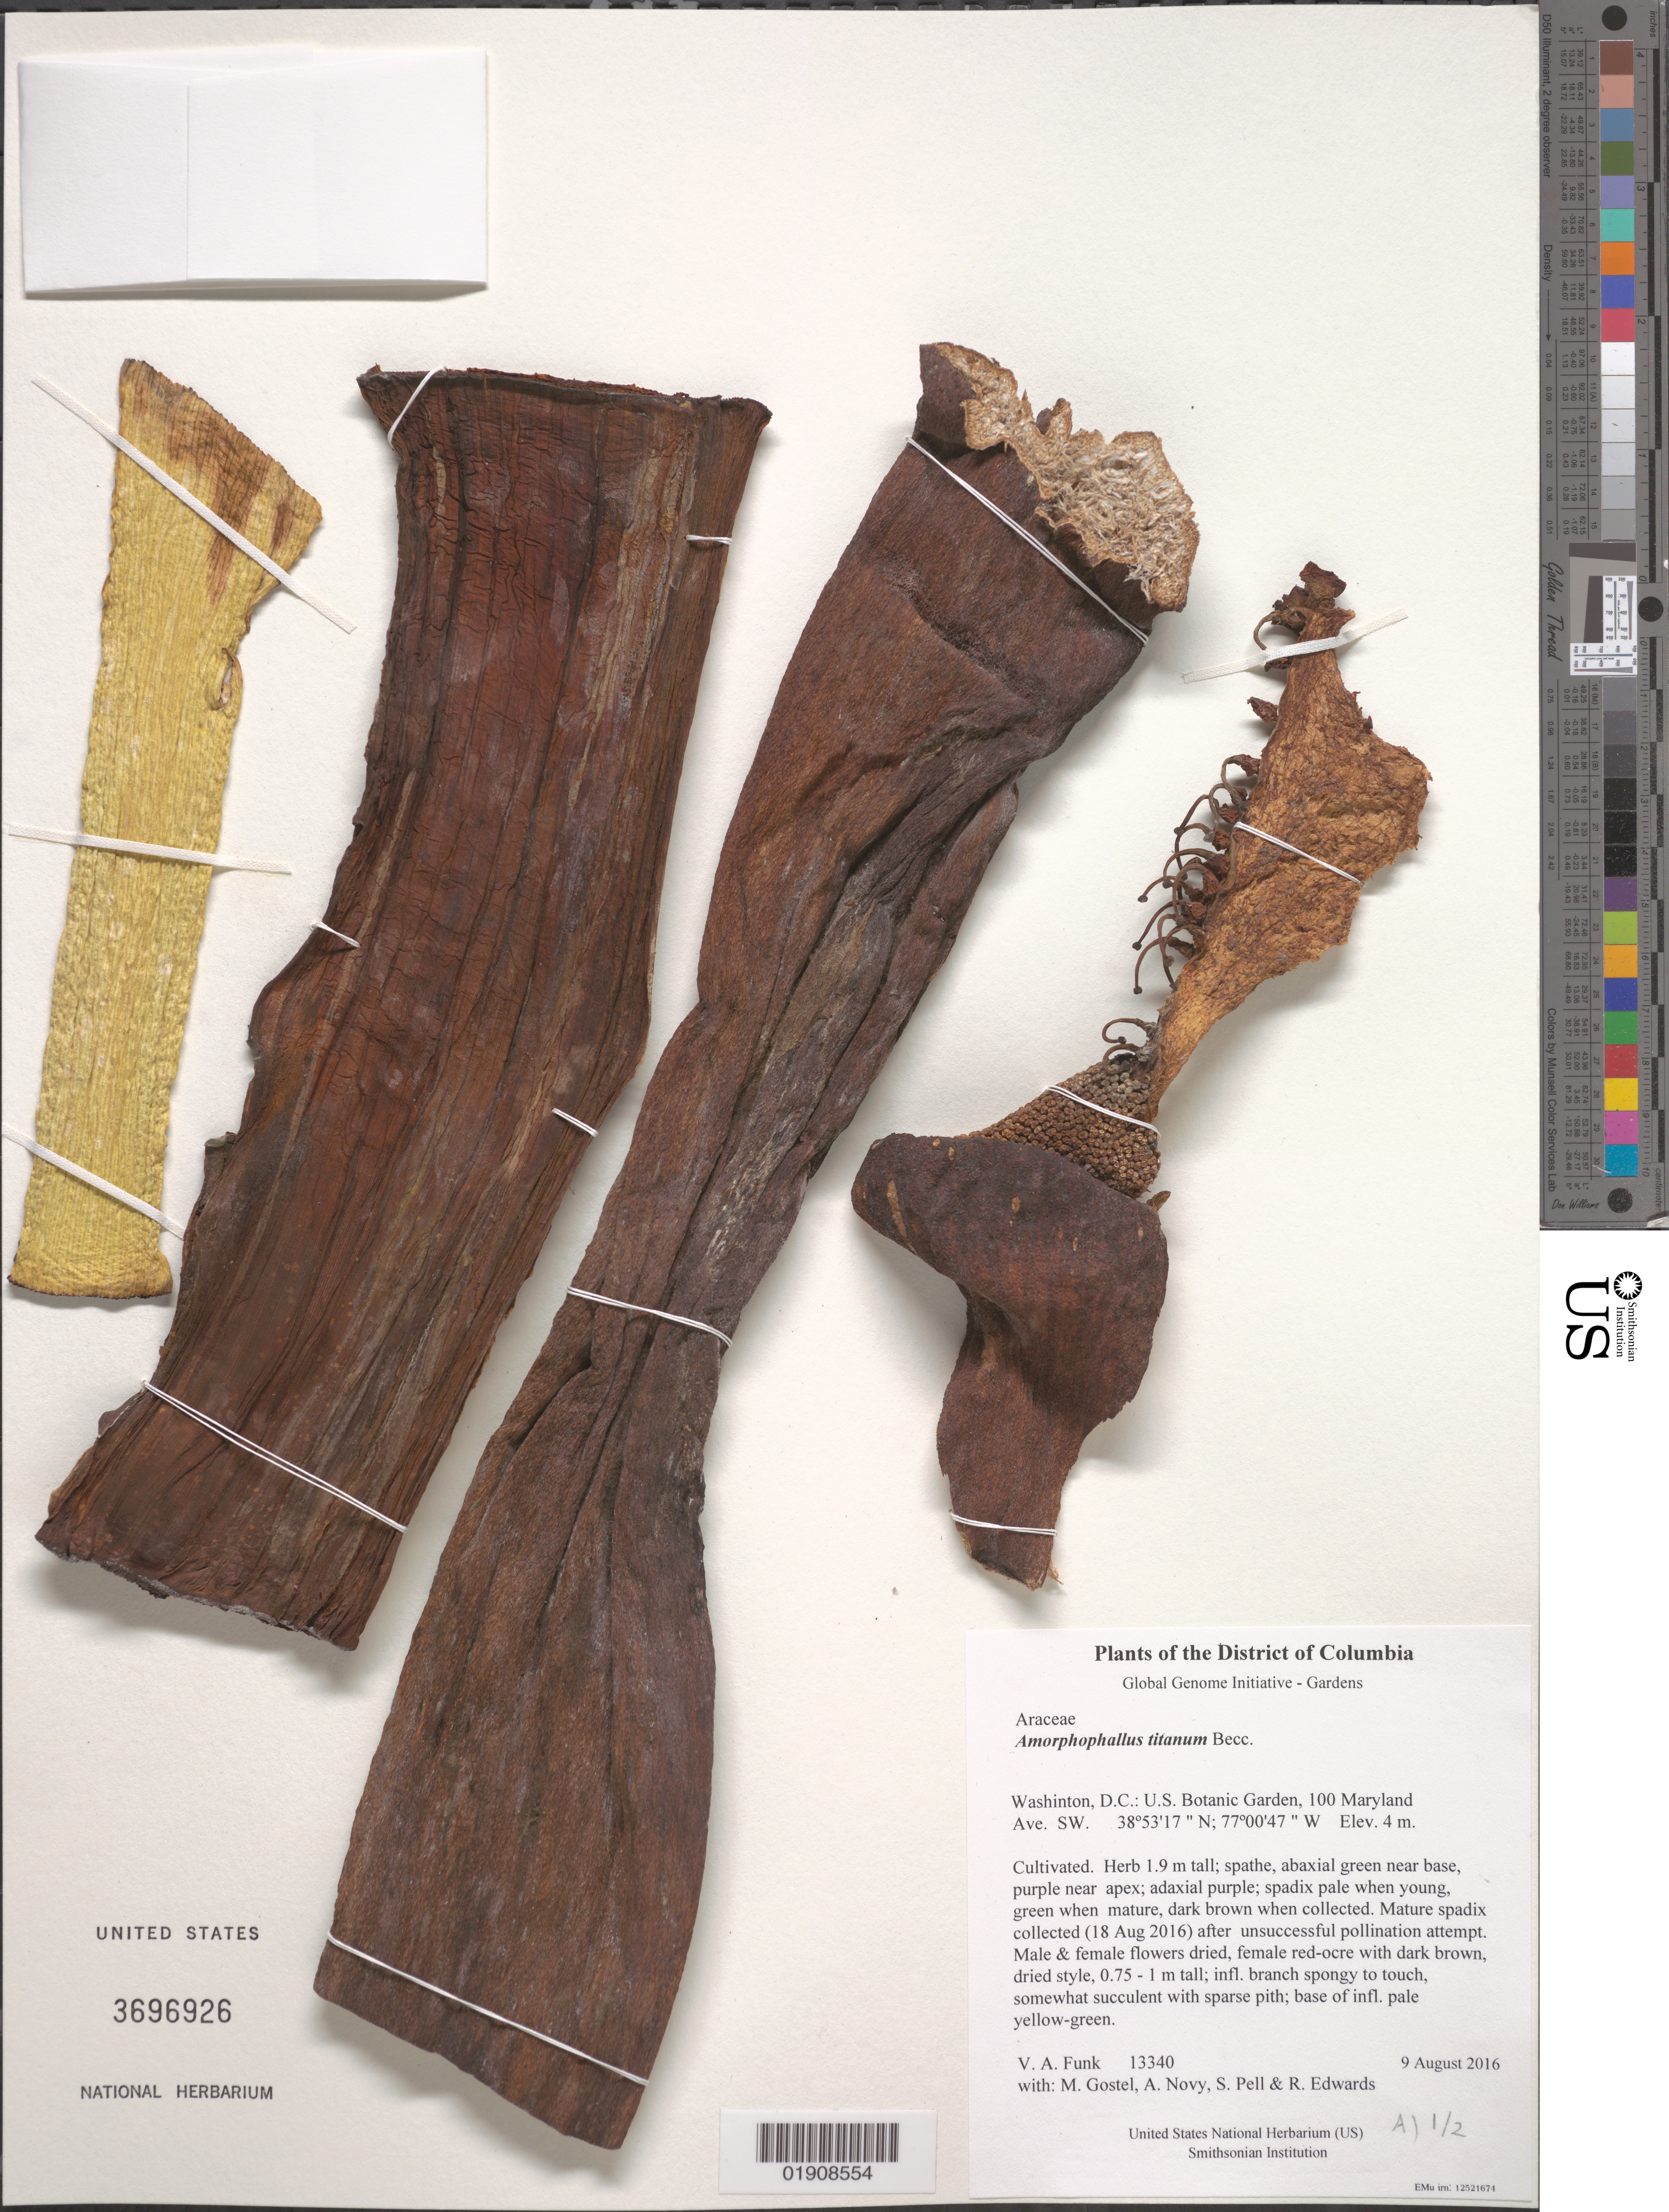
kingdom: Plantae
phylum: Tracheophyta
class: Liliopsida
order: Alismatales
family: Araceae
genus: Amorphophallus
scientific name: Amorphophallus titanum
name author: Becc.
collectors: M. R. Gostel, A. Novy, S. Pell & R.D. Edwards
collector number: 13340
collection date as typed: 9 August 2016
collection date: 2016-08-09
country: United States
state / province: District of Columbia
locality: U.S. Botanic Garden, 100 Maryland Ave. SW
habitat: Cultivated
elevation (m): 4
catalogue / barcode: US 3696926